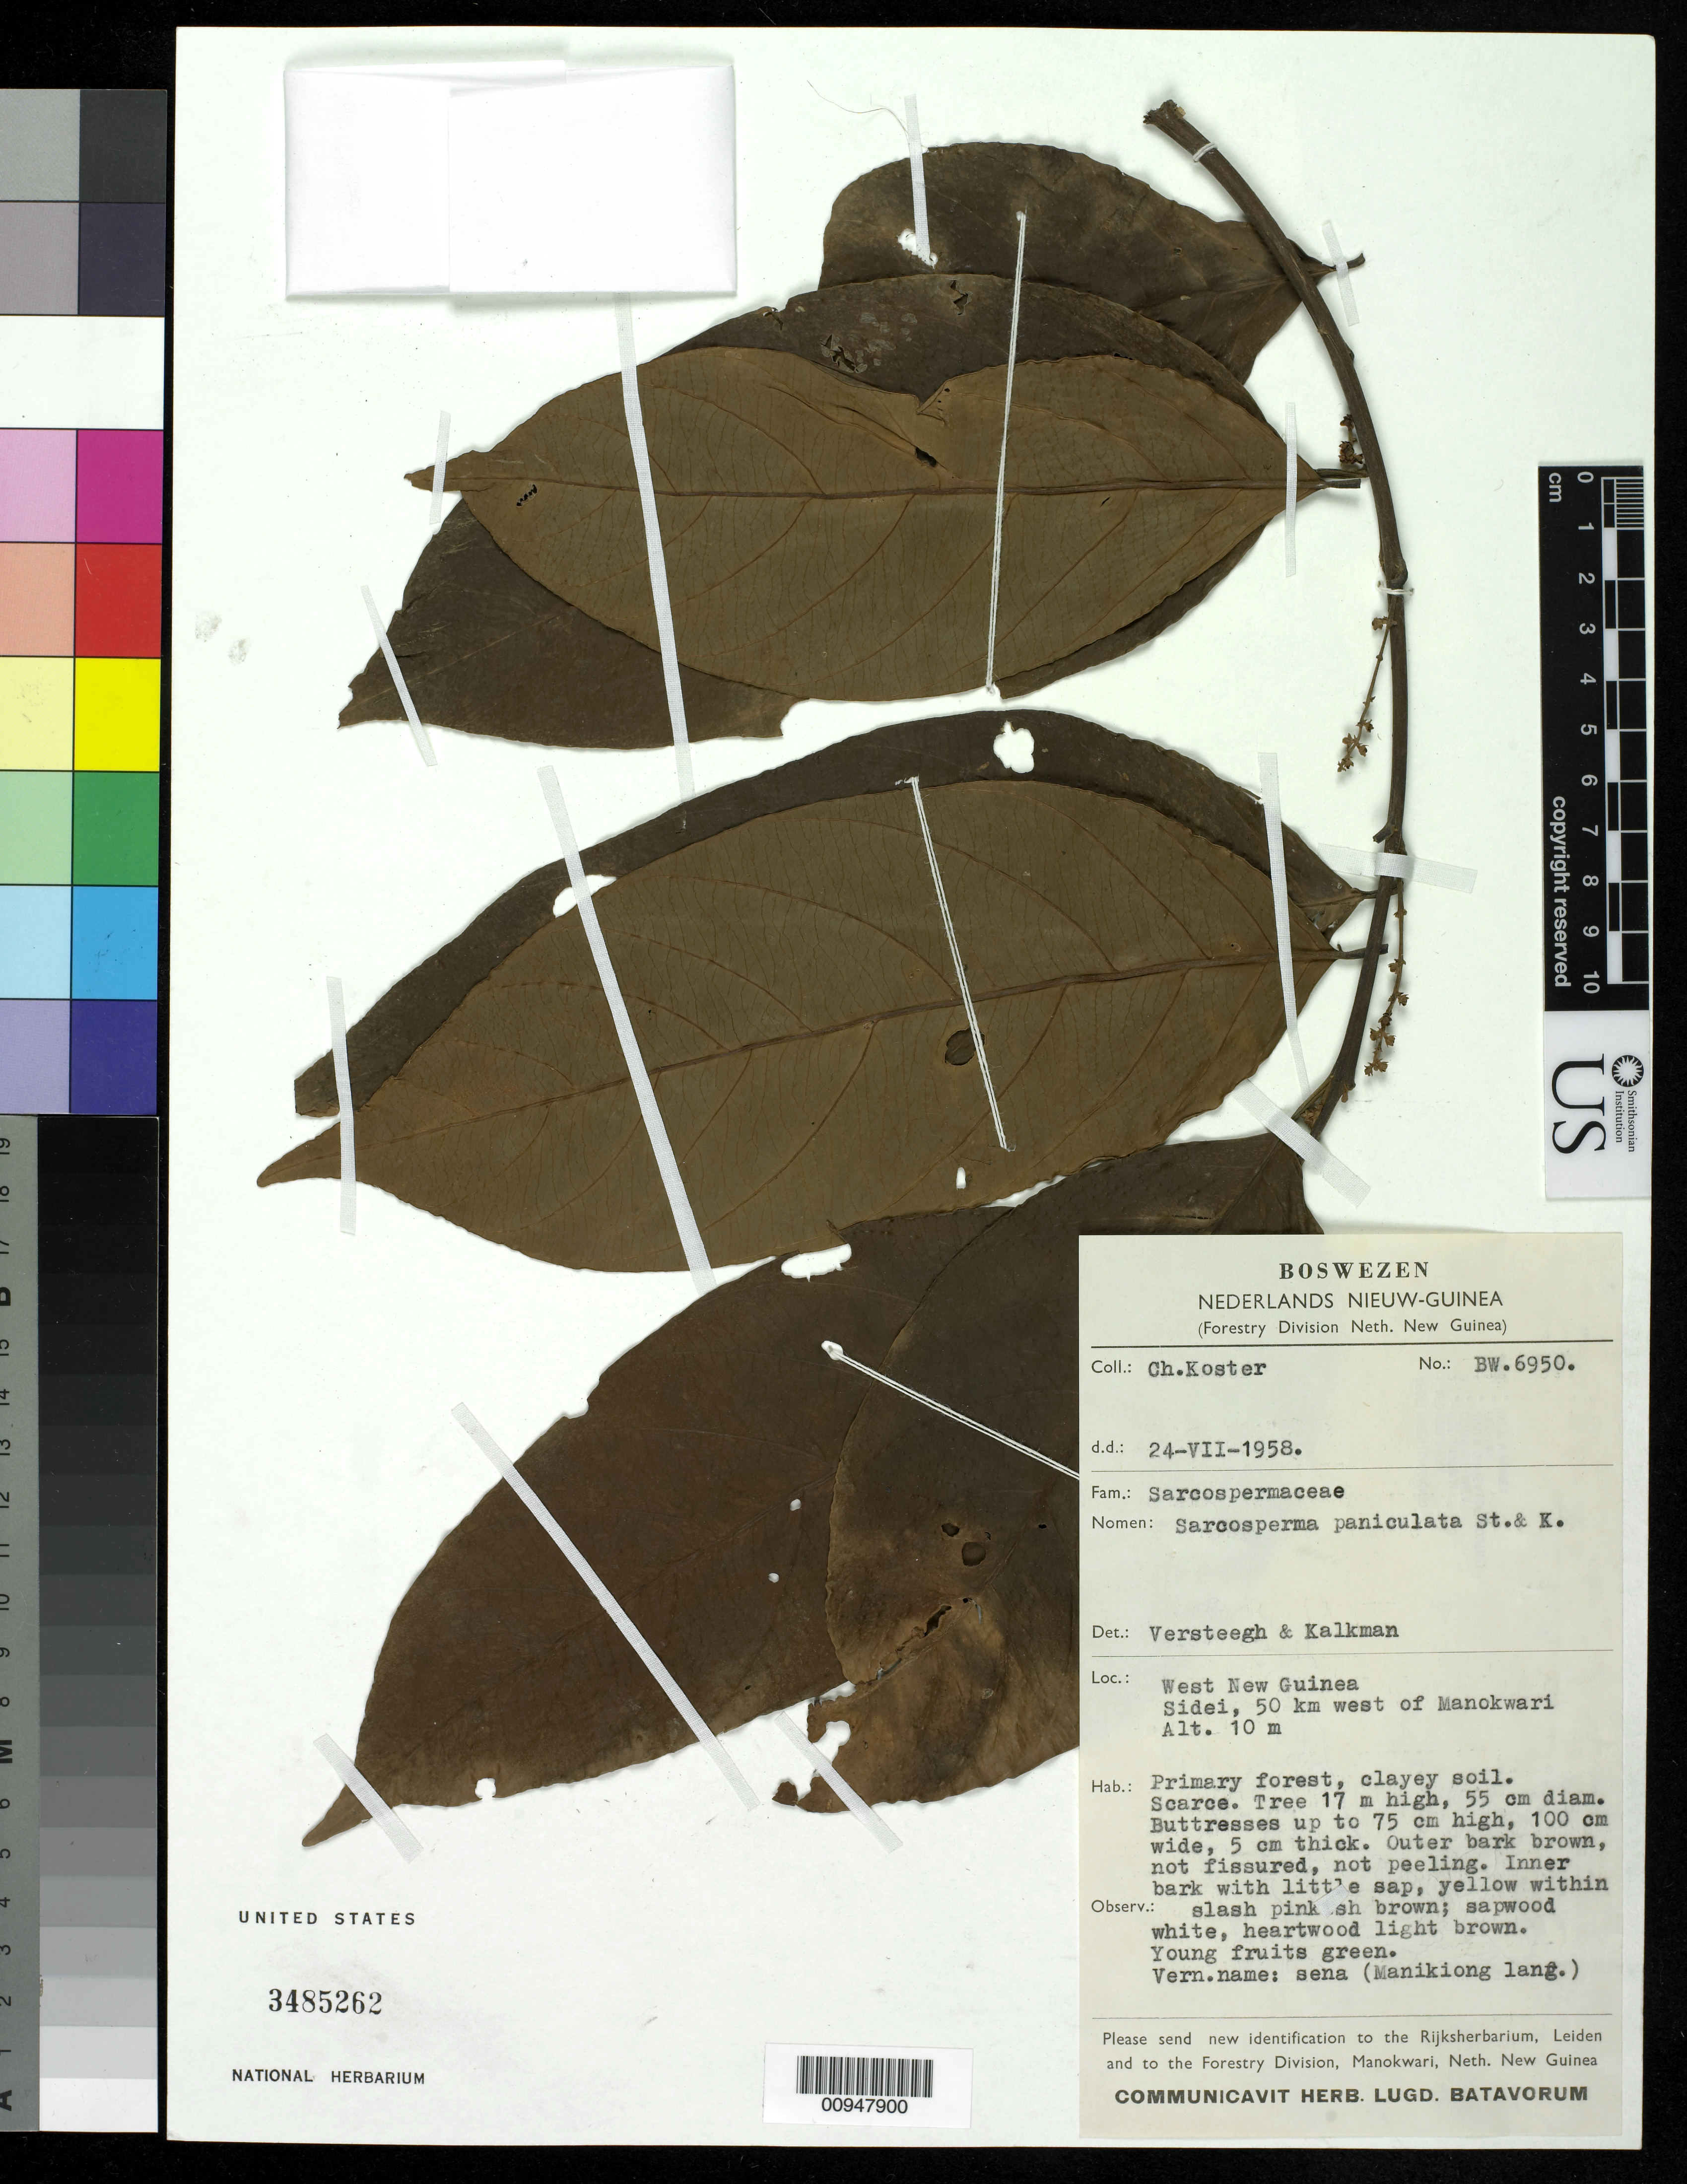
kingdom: Plantae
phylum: Tracheophyta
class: Magnoliopsida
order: Ericales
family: Sapotaceae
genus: Sarcosperma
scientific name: Sarcosperma paniculatum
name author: (King) Stapf & King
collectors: C. Koster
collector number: BW 6950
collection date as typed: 24 Jul 1958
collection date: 1958-07-24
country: Indonesia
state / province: Papua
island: New Guinea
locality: Sidei, 50 km's W. of Manokwari, Irian Jaya.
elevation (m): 10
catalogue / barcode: US 3485262